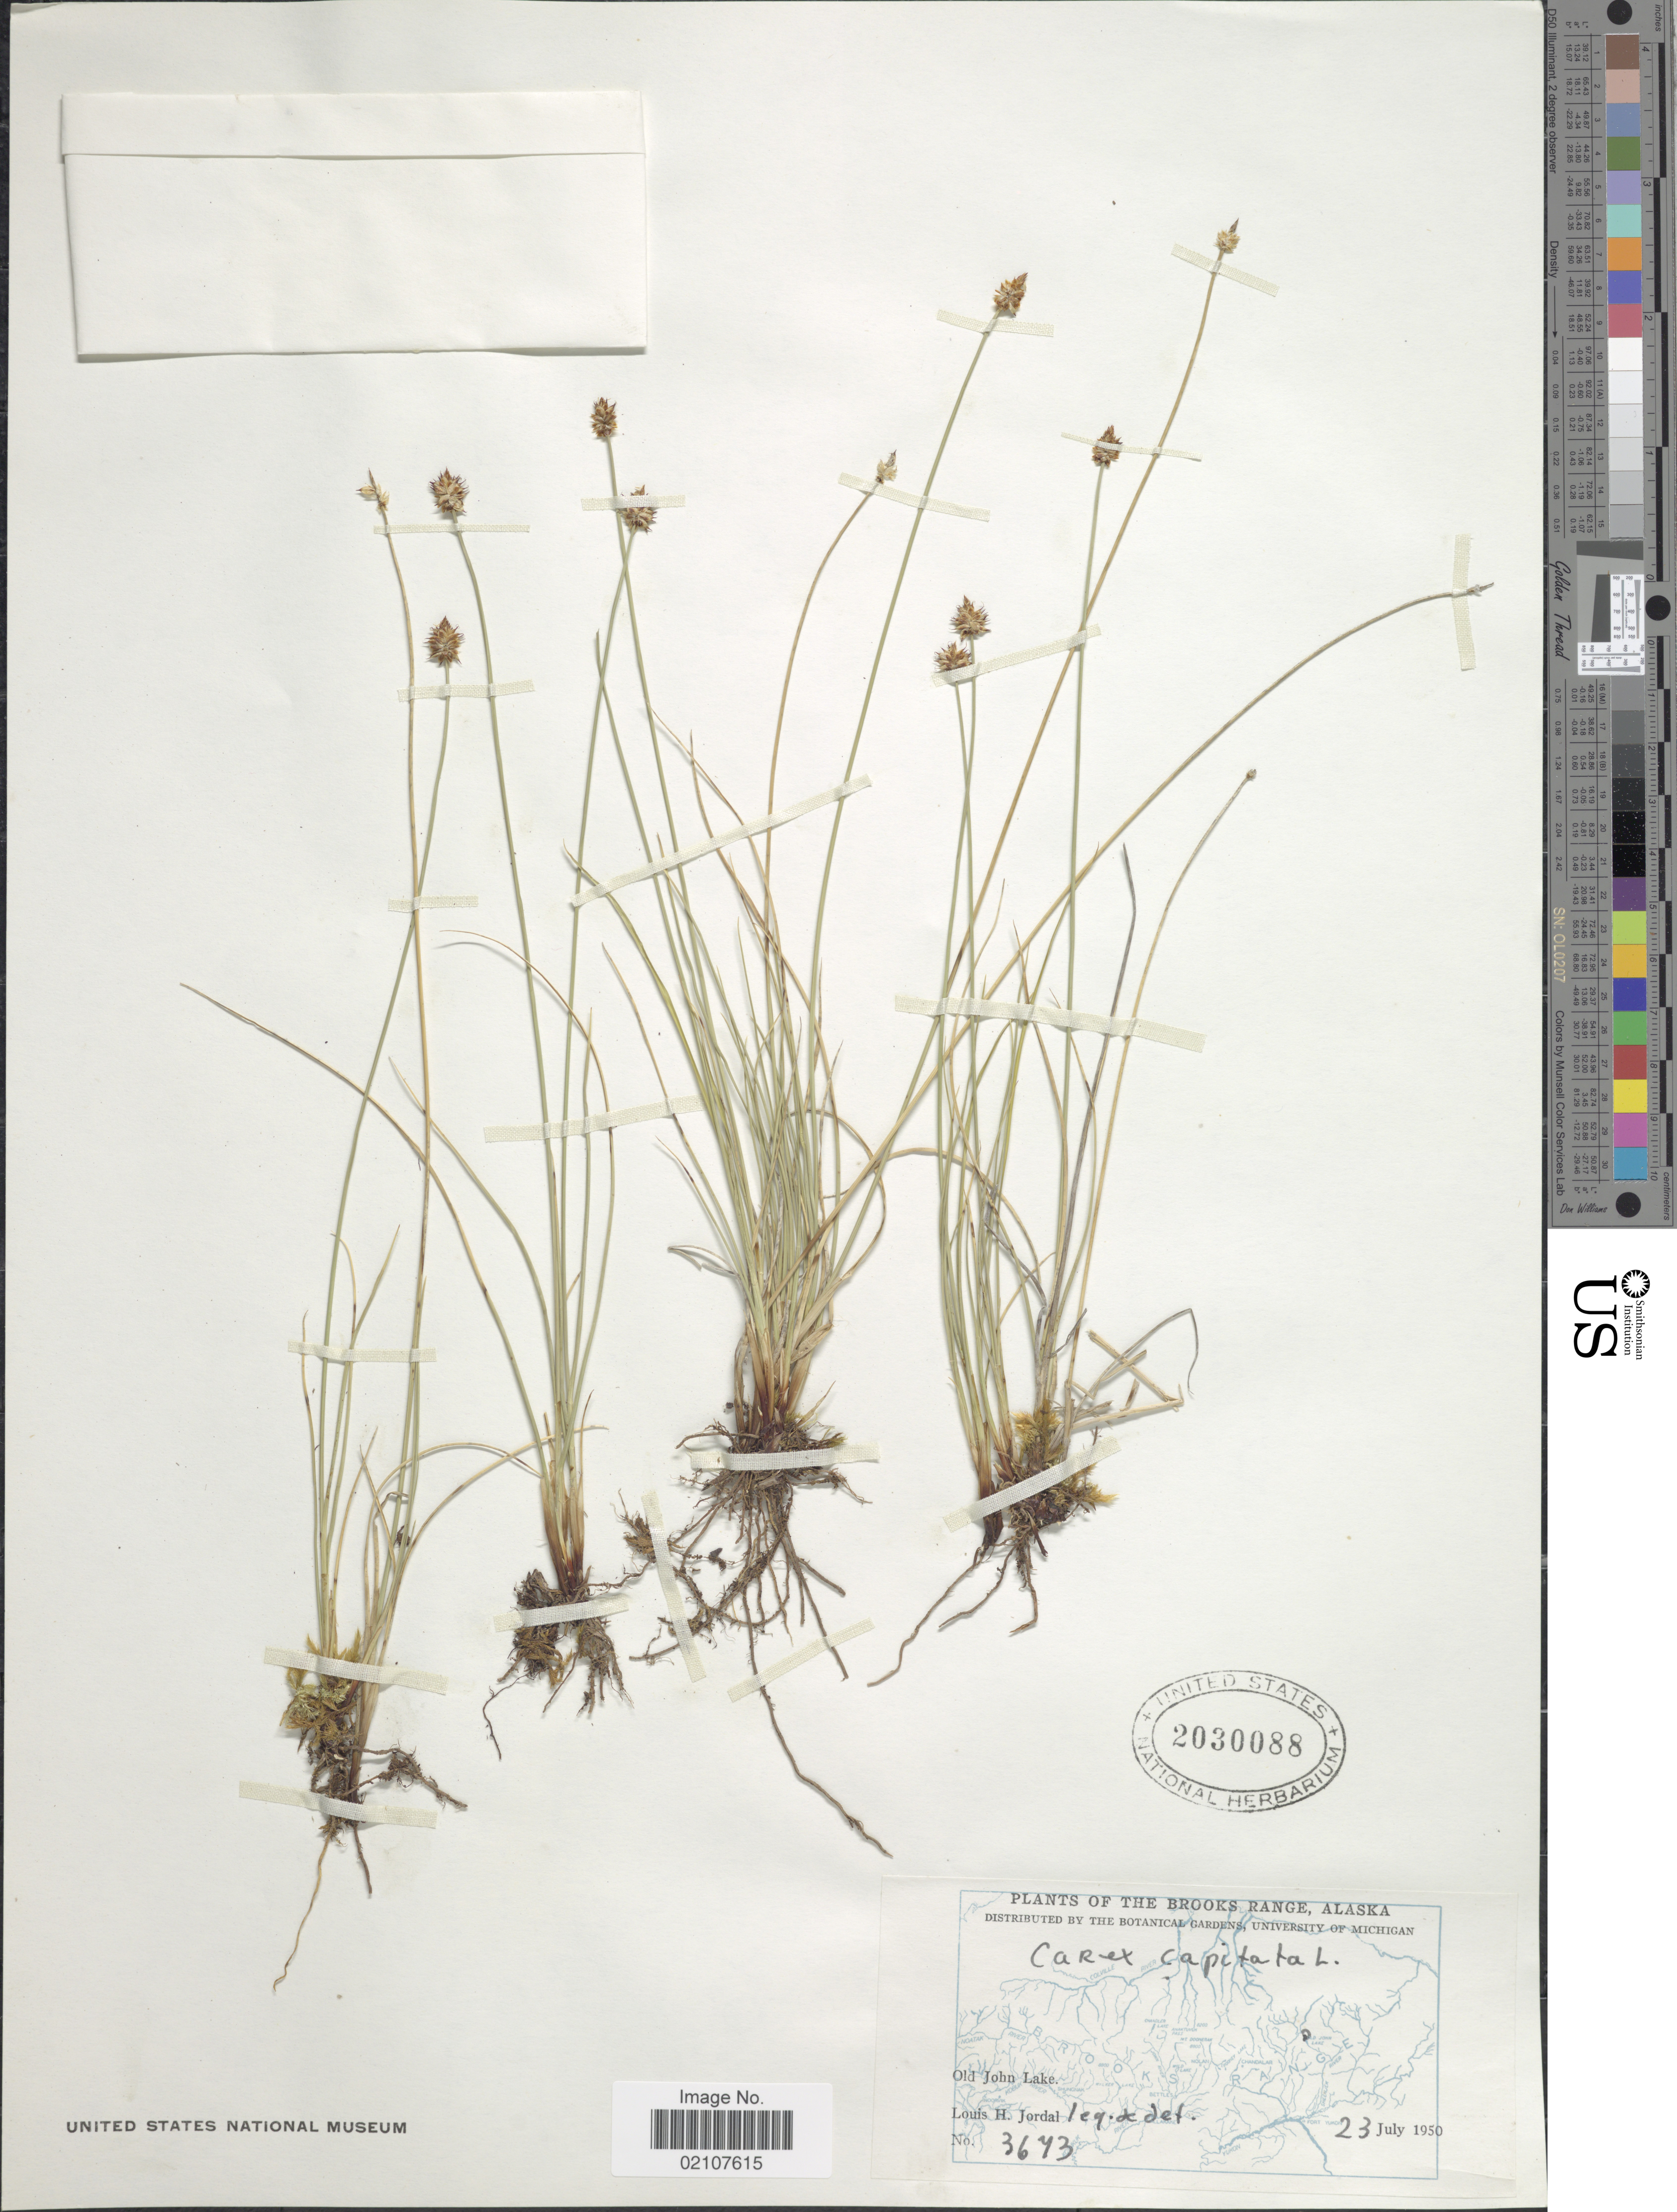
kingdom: Plantae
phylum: Tracheophyta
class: Liliopsida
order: Poales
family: Cyperaceae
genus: Carex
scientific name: Carex capitata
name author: L.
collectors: L. Jordal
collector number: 3643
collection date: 1950-07-23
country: United States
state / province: Alaska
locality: The Brooks Range, Alaska. Old John Lake.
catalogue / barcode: US 2030088